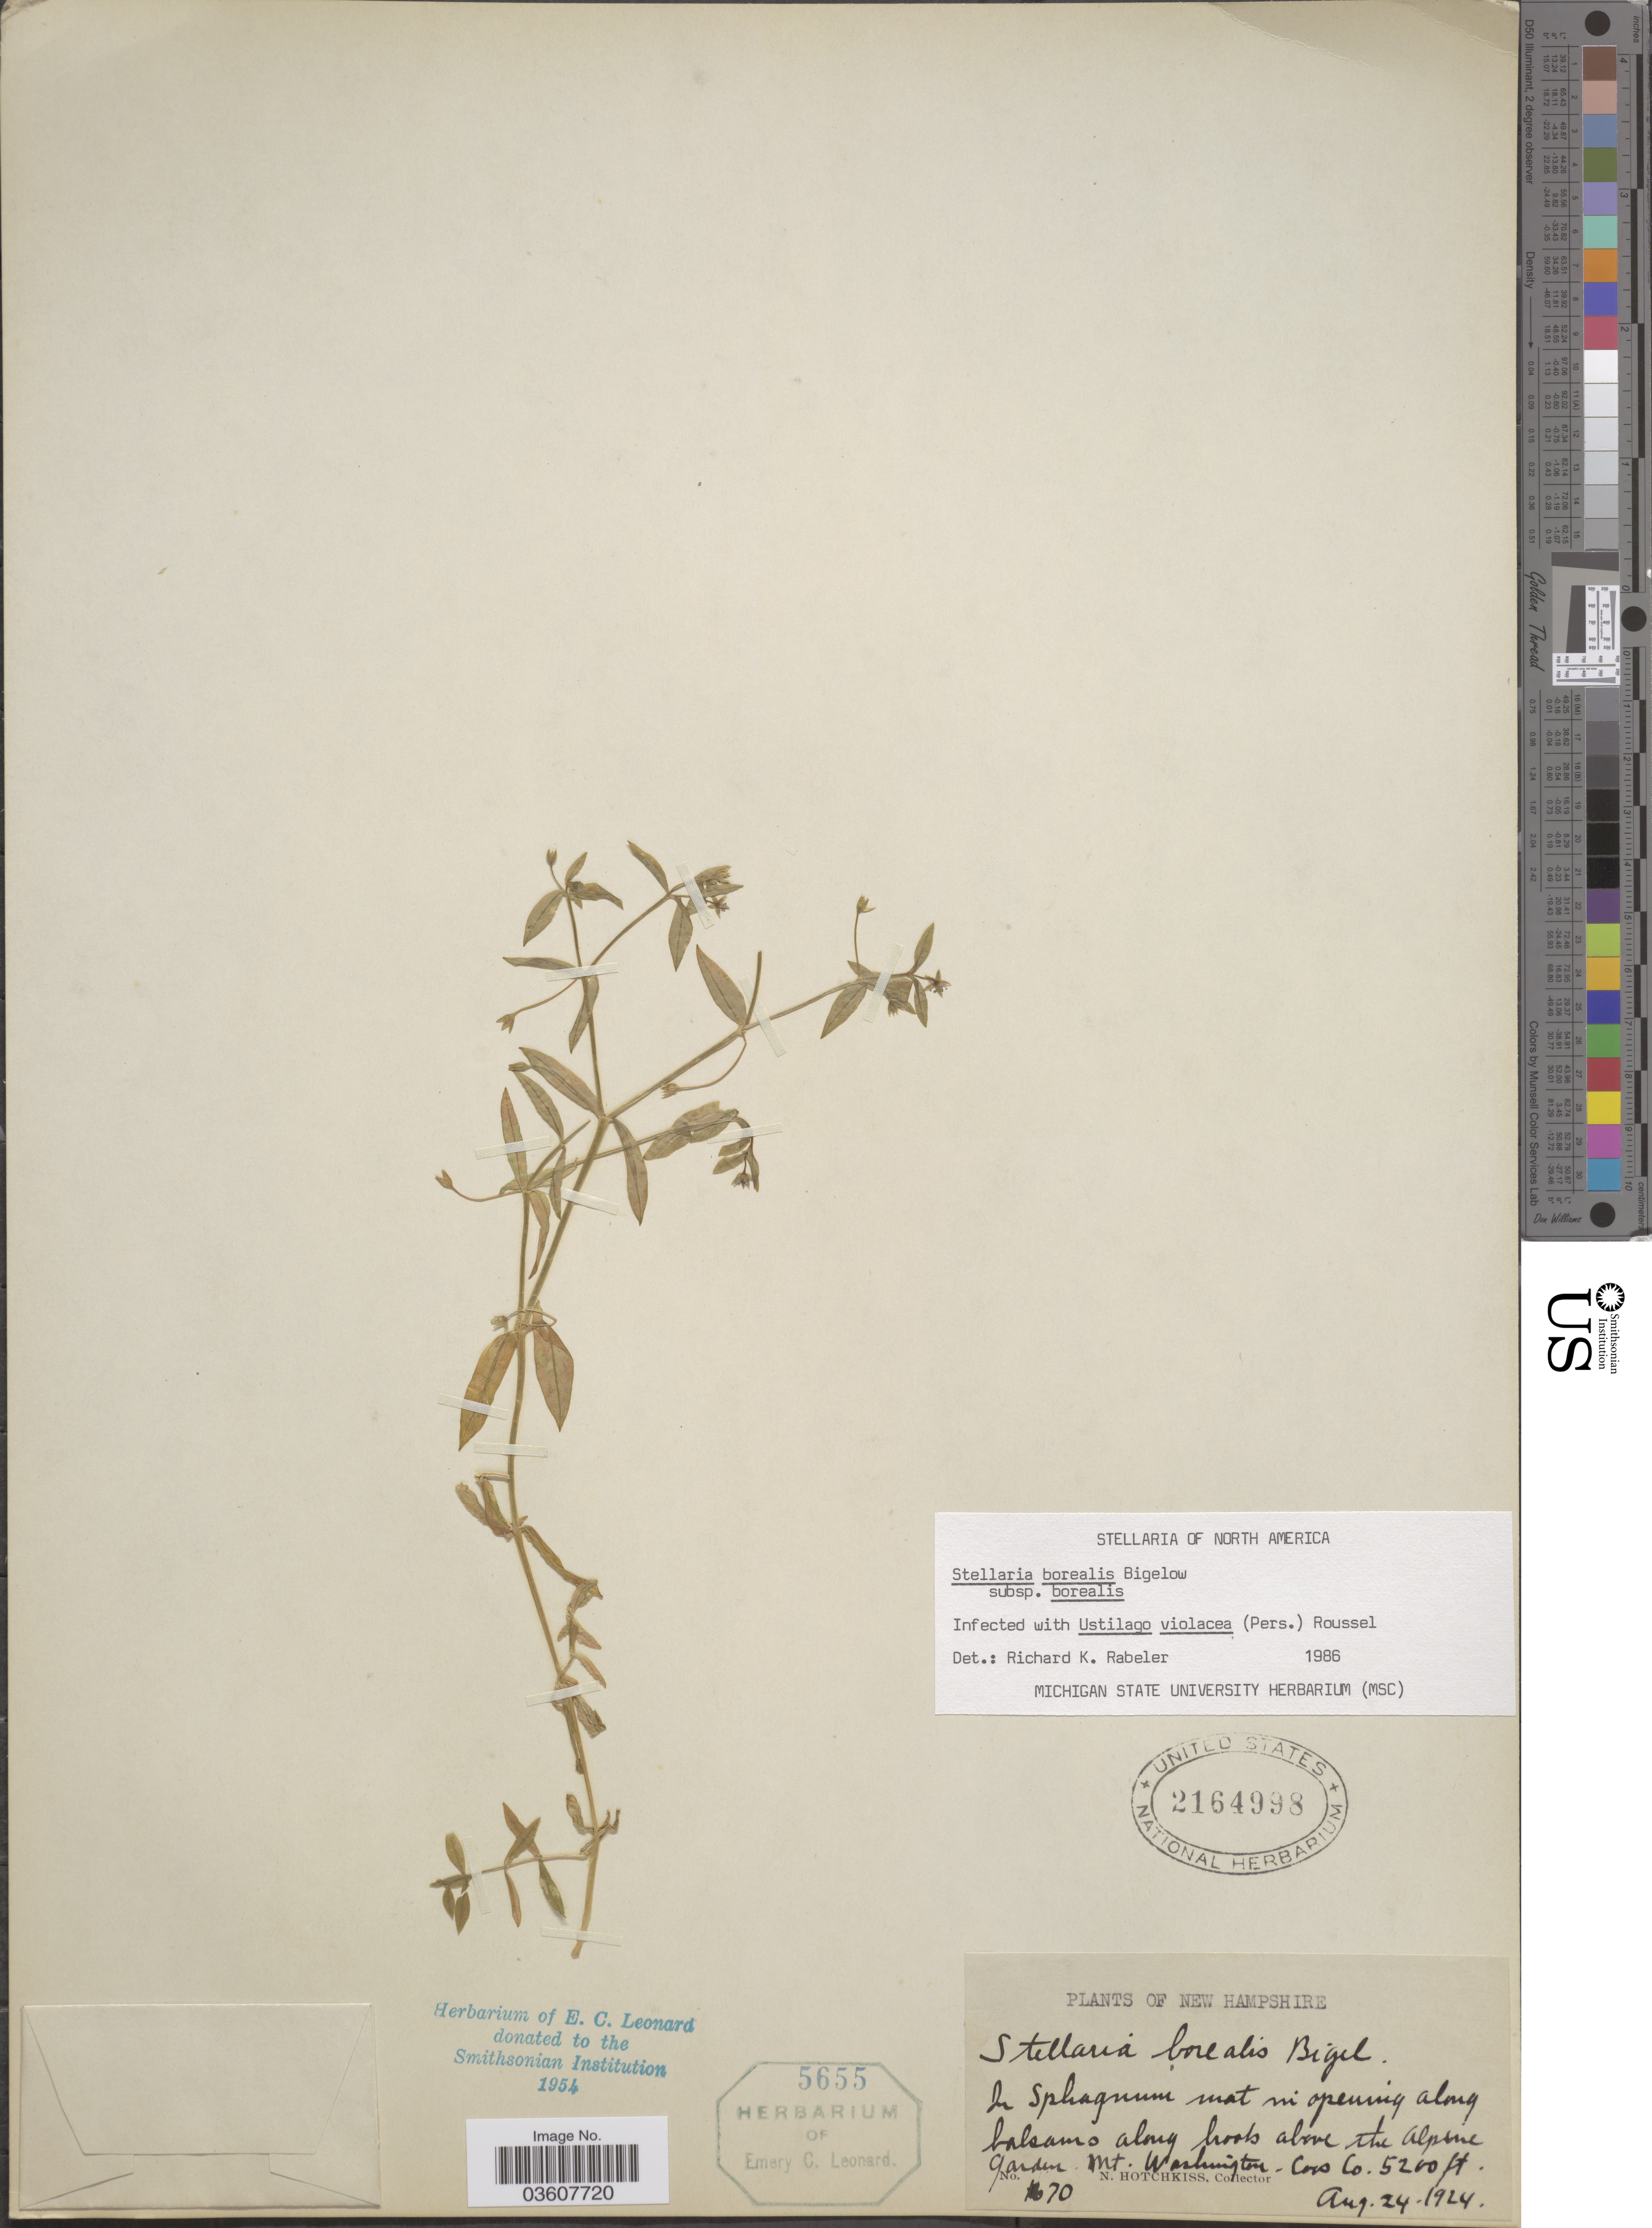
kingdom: Plantae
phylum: Tracheophyta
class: Magnoliopsida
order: Caryophyllales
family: Caryophyllaceae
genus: Stellaria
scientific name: Stellaria borealis subsp. borealis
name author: Bigelow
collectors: N. Hotchkiss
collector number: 70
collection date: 1924-08-24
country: United States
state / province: New Hampshire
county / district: Coos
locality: In Sphagnum mat in opening aling balsams along brooks above the Alpine Garden Mt Washington.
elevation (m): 1585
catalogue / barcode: US 2164998